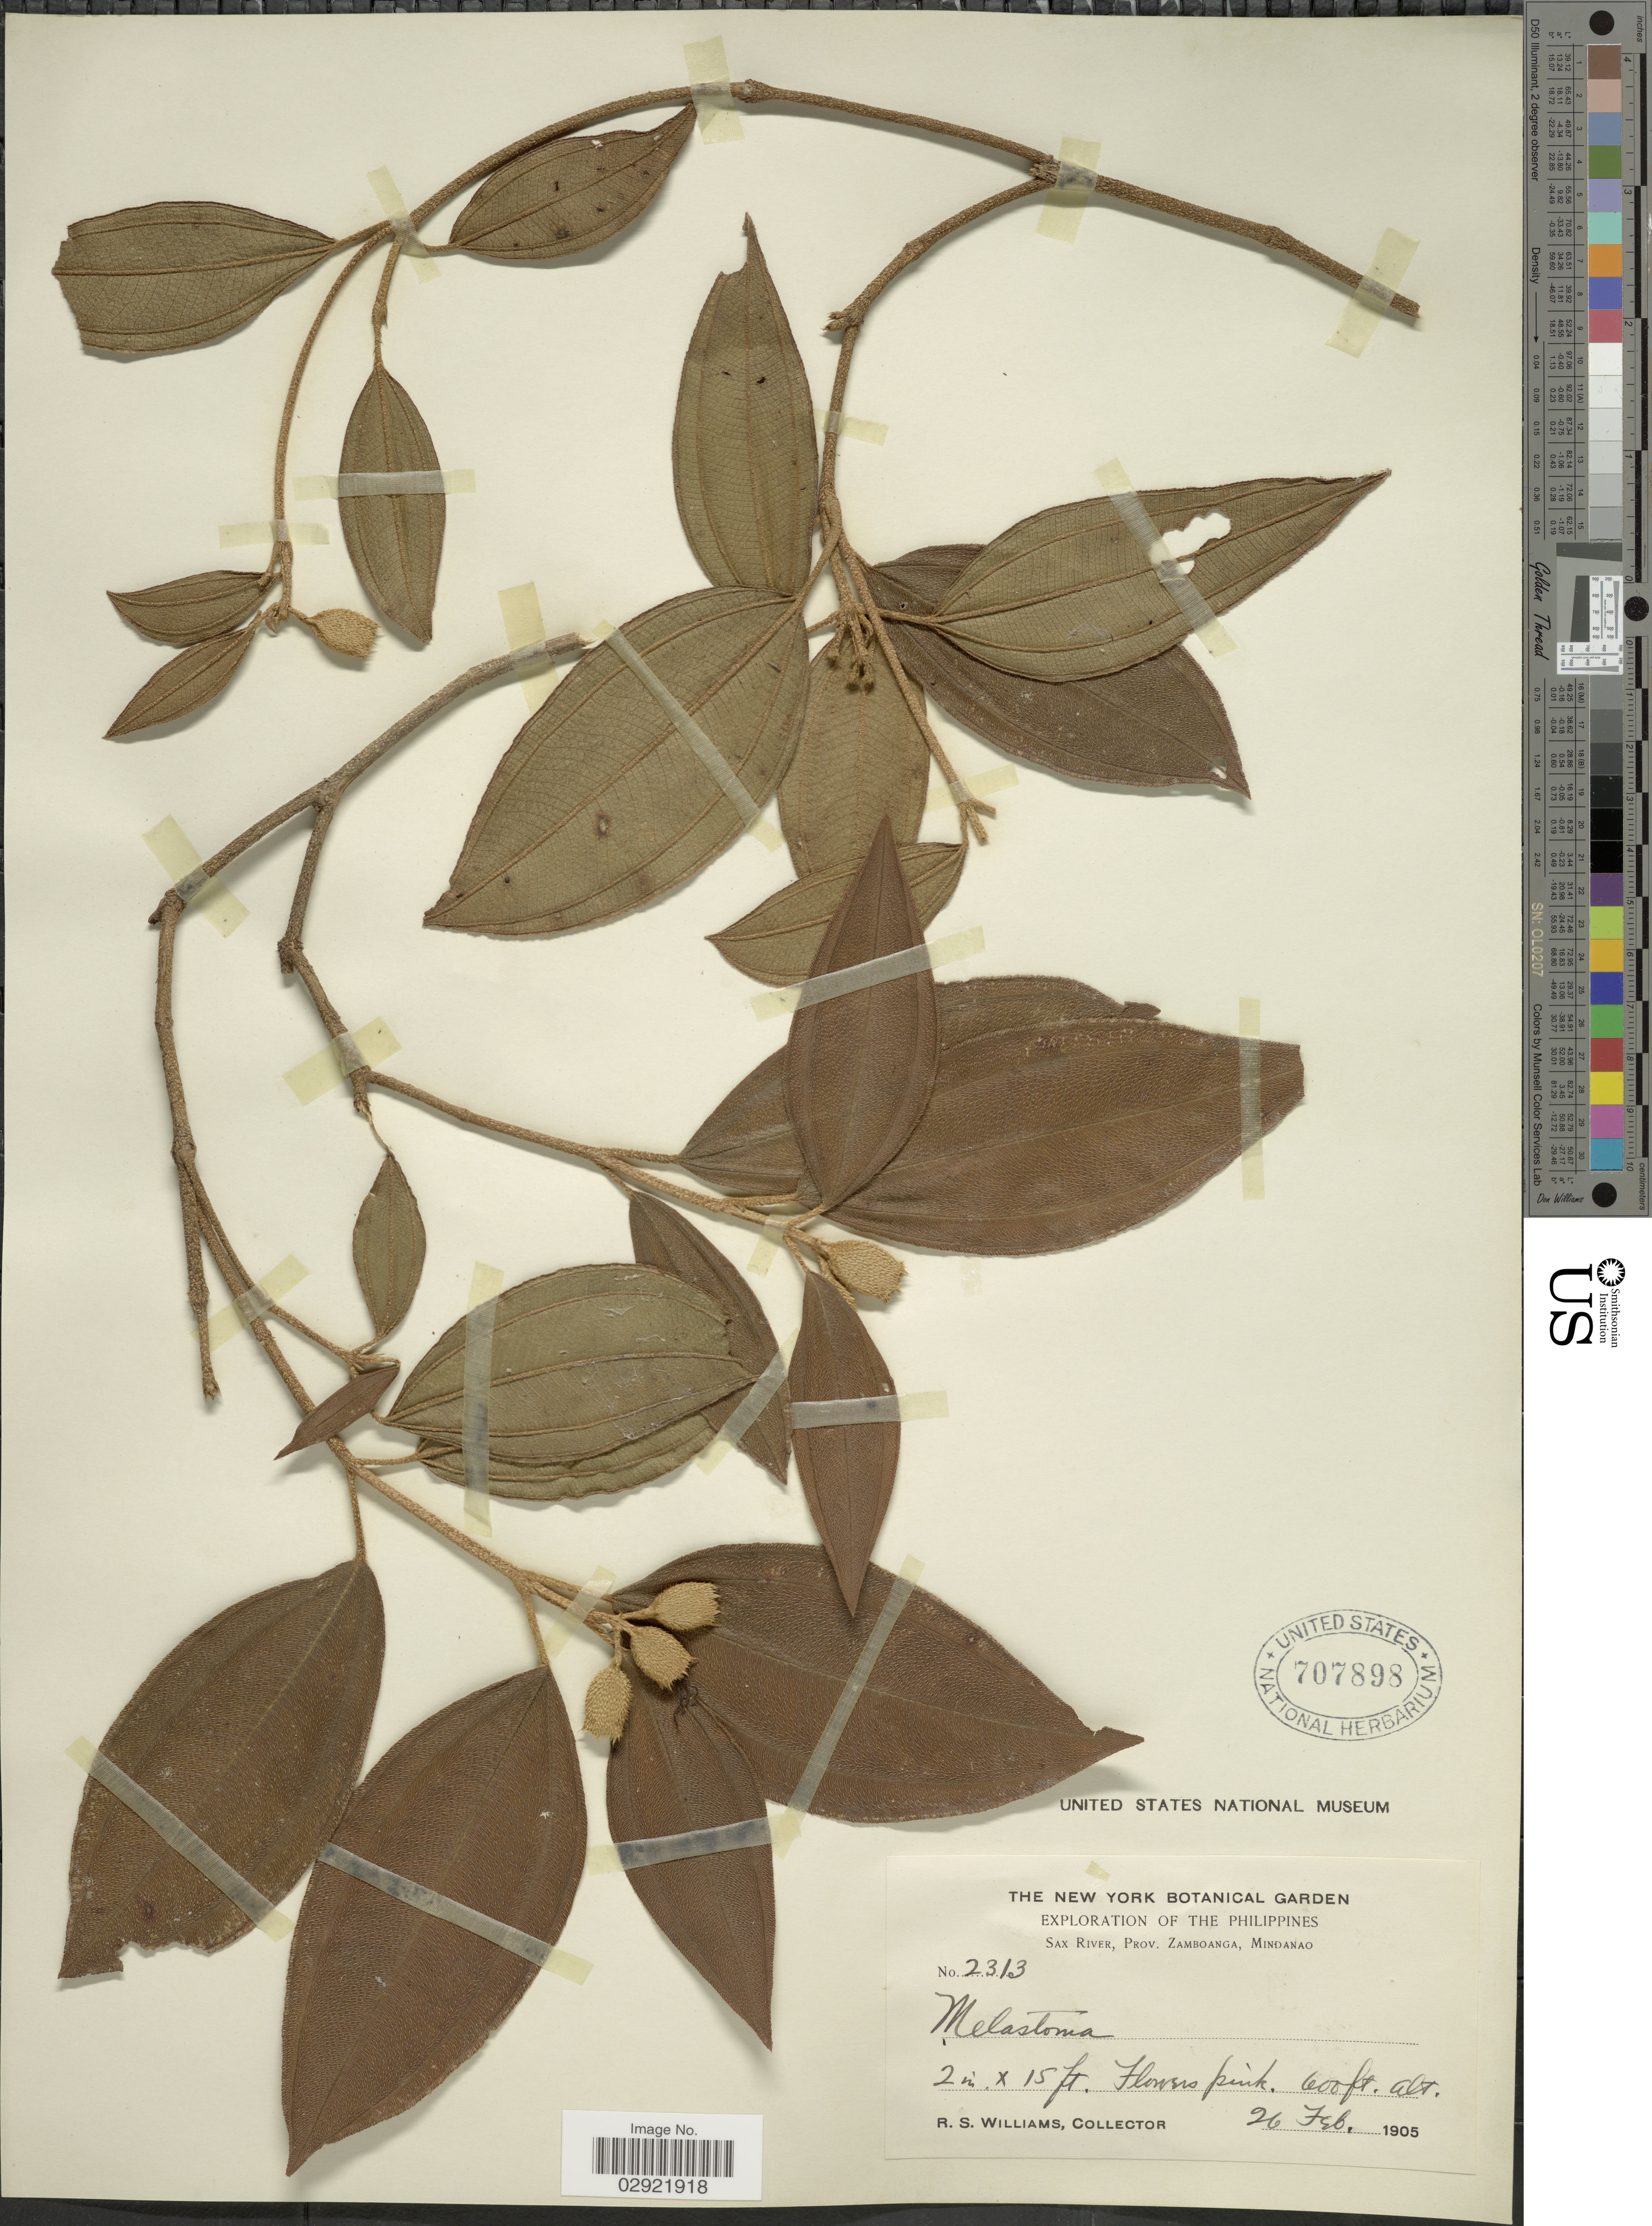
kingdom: Plantae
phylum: Tracheophyta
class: Magnoliopsida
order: Myrtales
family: Melastomataceae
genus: Melastoma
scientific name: Melastoma malabathricum subsp. malabathricum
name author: L.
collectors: R. S. Williams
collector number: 2313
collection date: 1905-02-26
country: Philippines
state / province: Zamboanga Peninsula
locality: Sax River, Prov. Zamboanga, Mindanao.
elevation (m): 183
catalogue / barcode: US 707898